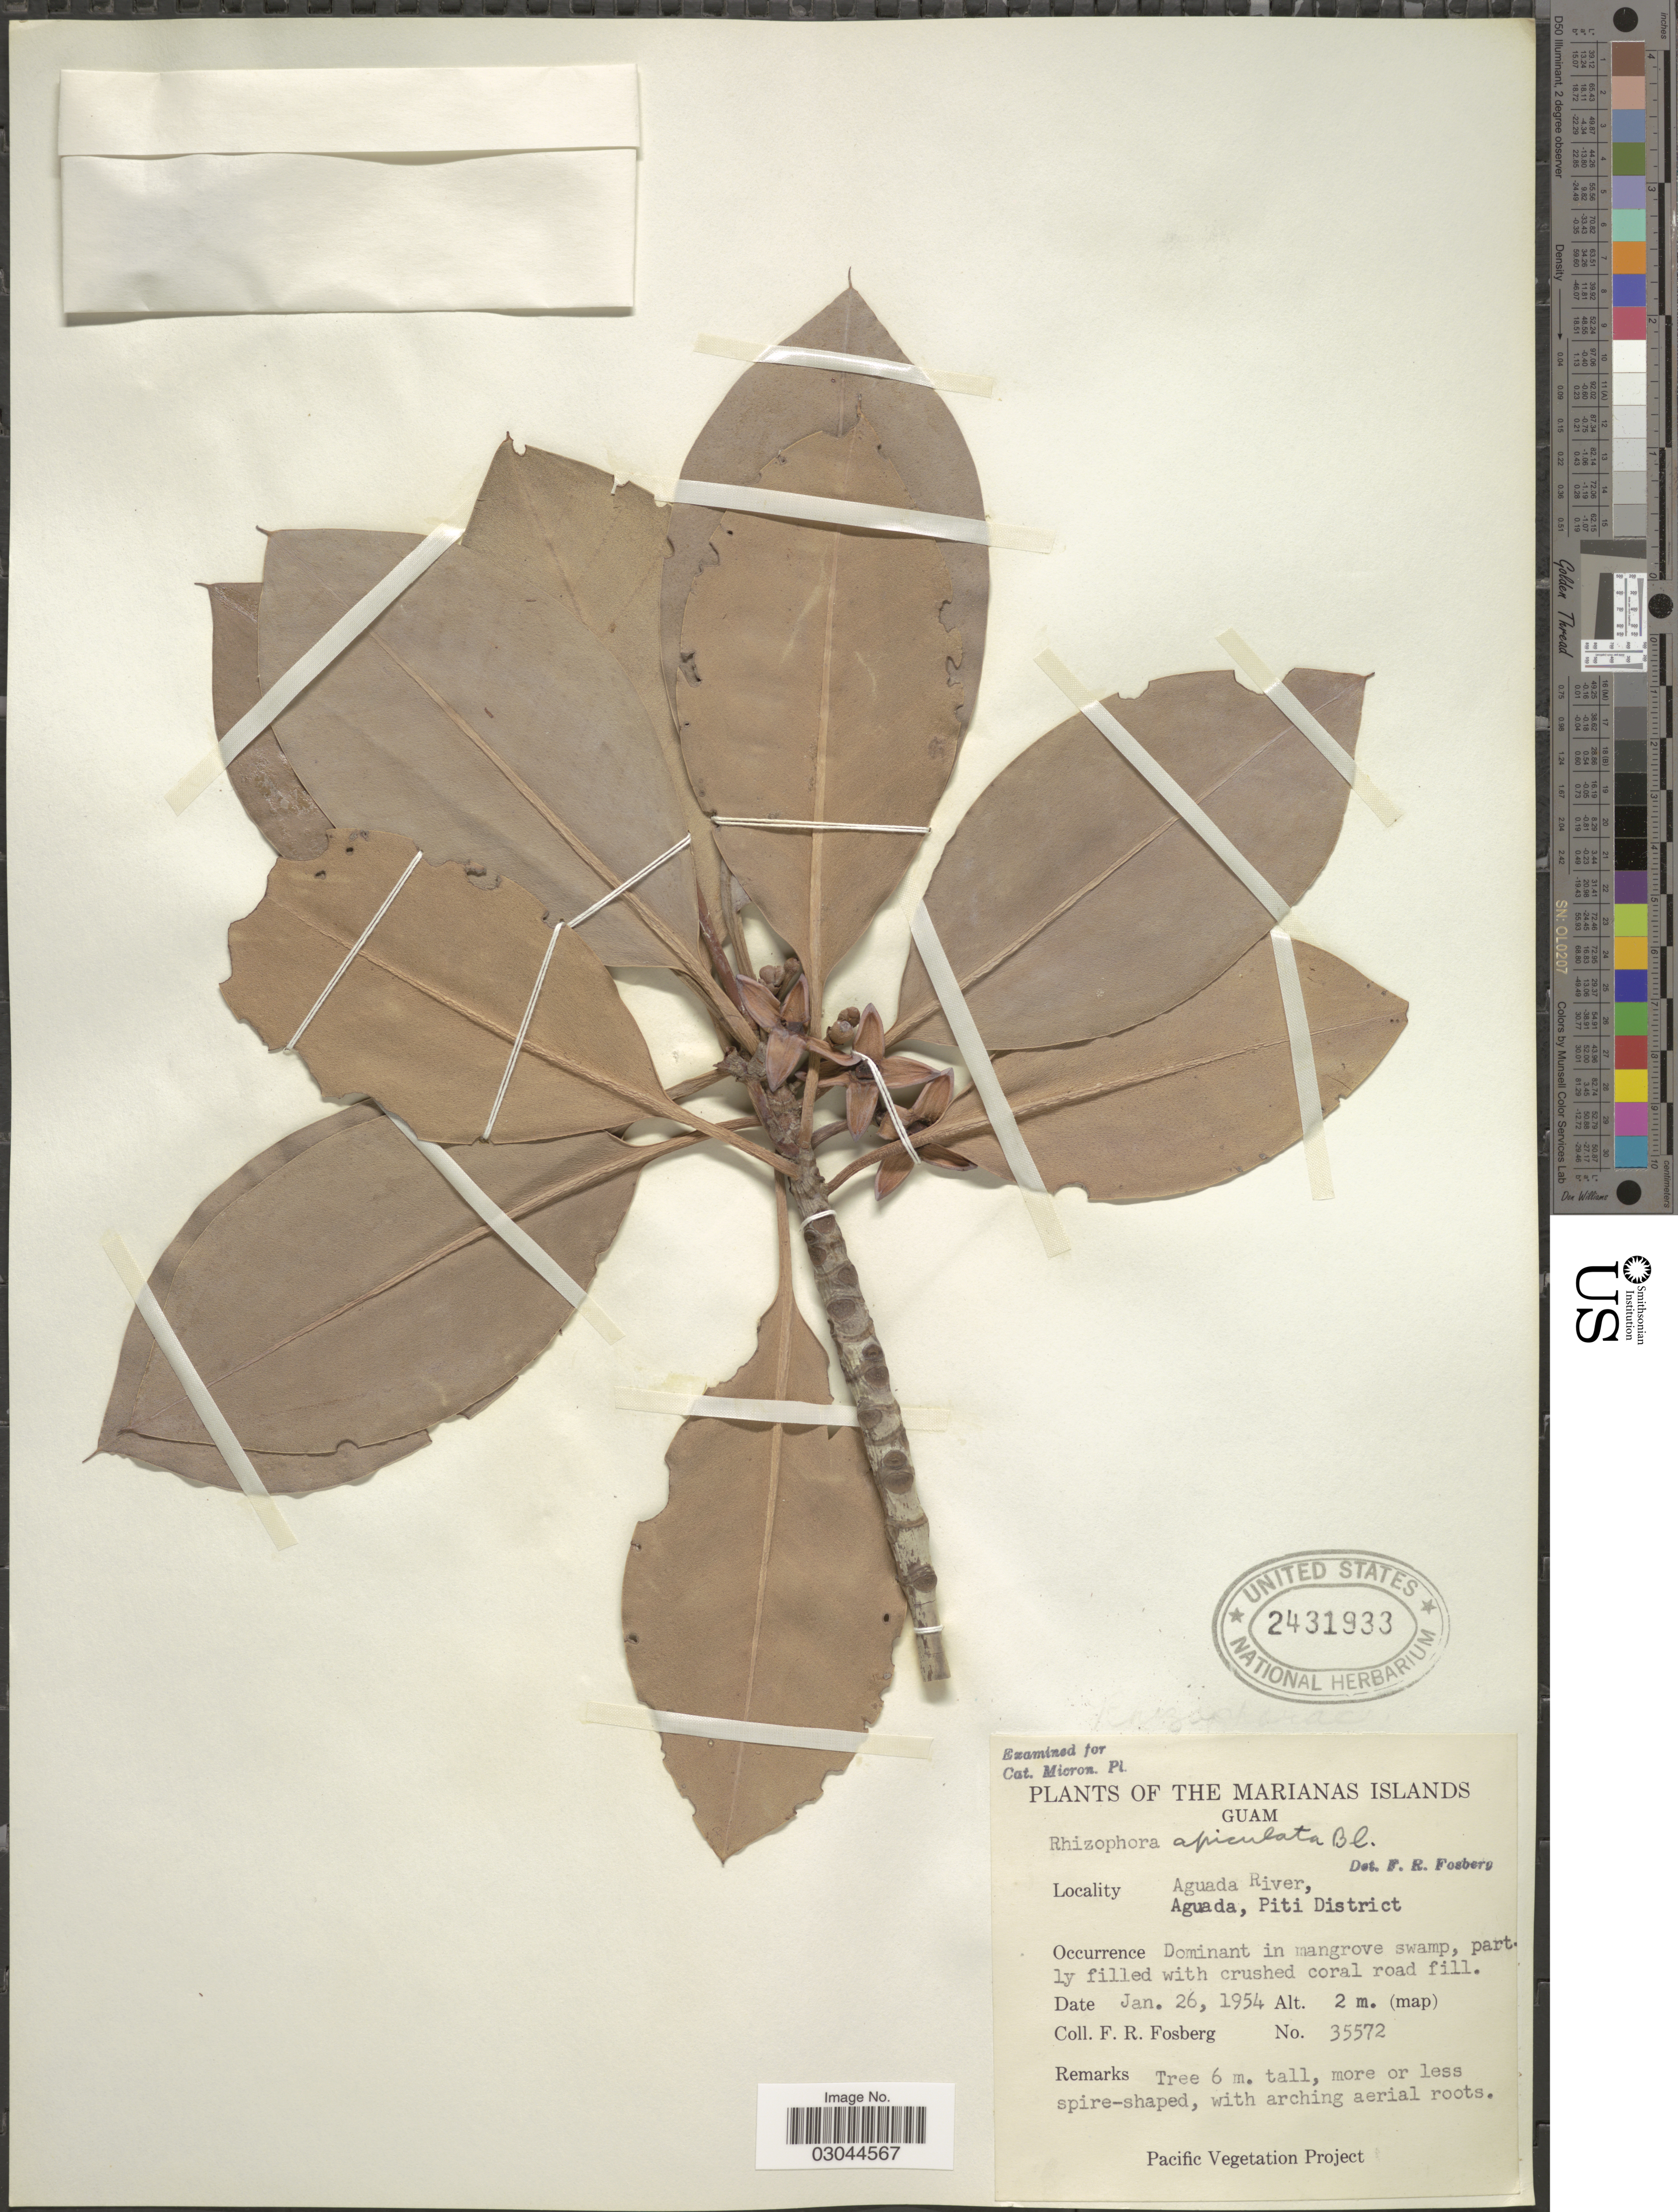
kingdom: Plantae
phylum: Tracheophyta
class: Magnoliopsida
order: Malpighiales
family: Rhizophoraceae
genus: Rhizophora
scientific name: Rhizophora apiculata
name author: Blume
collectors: F. R. Fosberg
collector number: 35572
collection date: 1954-01-26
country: Guam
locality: The Marianas Islands. Aguada River, Aguada, Piti District.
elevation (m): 2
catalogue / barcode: US 2431933